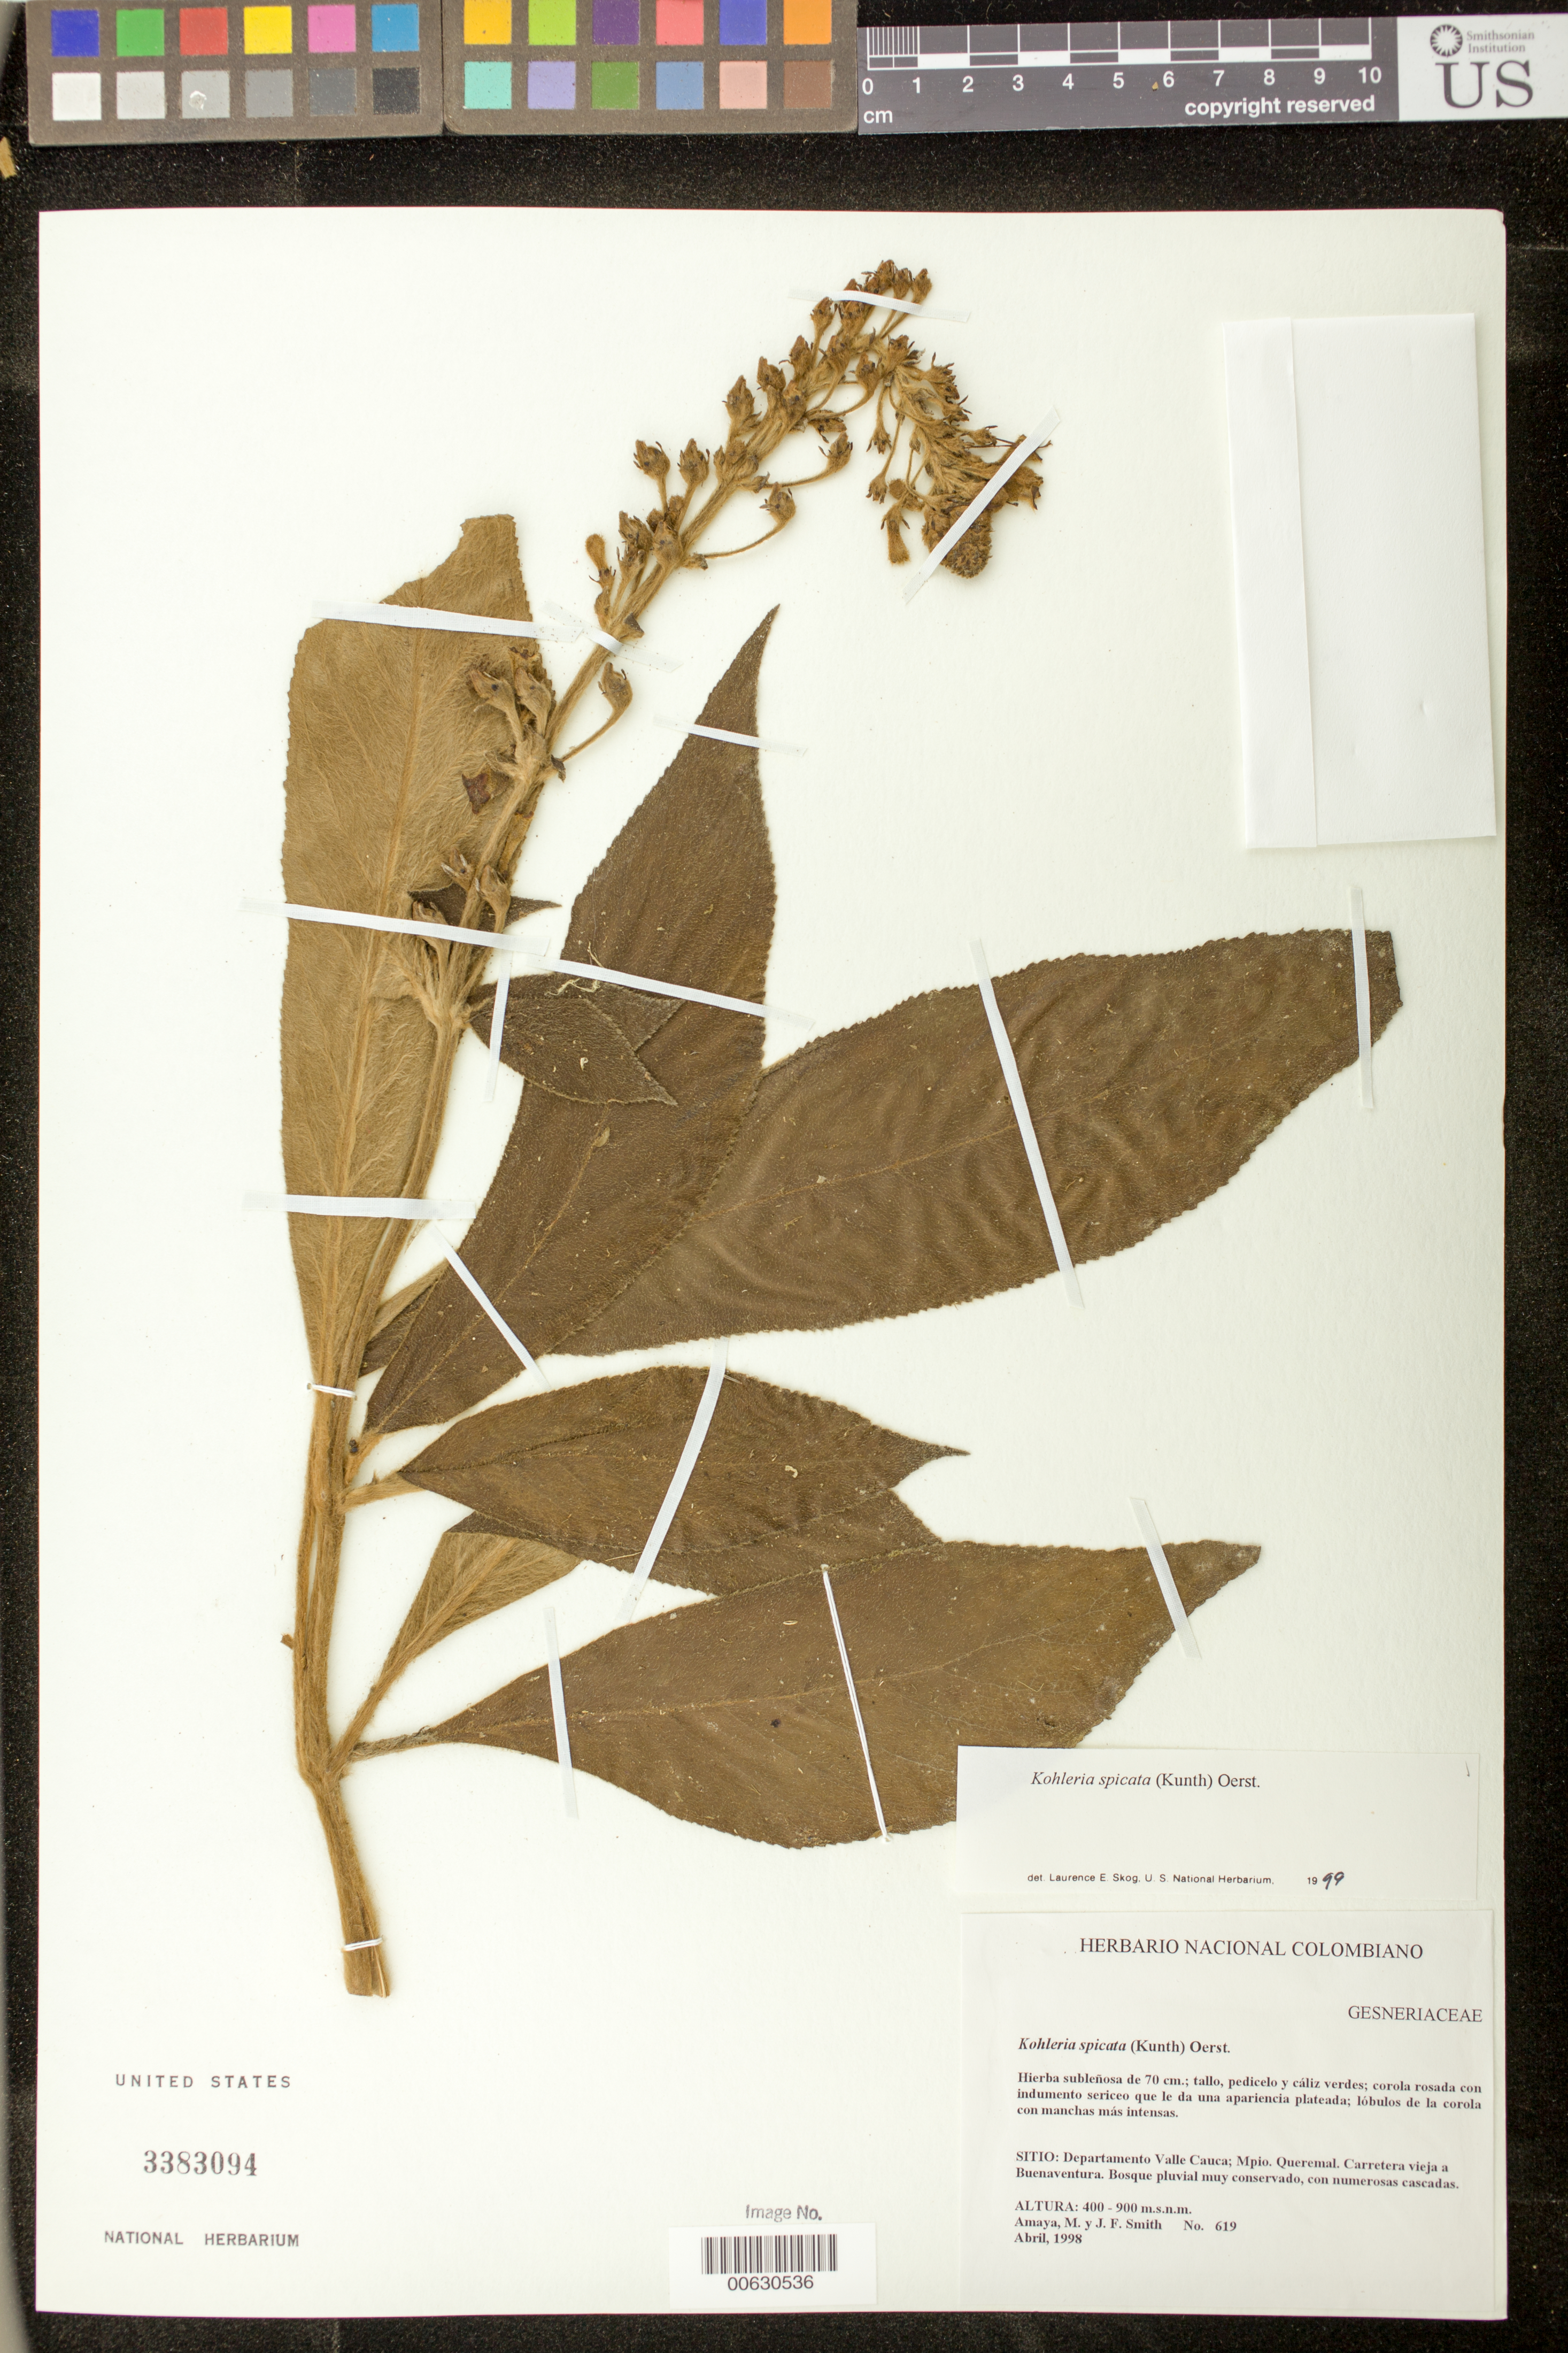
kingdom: Plantae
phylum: Tracheophyta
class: Magnoliopsida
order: Lamiales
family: Gesneriaceae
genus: Kohleria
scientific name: Kohleria spicata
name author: (Kunth) Oerst.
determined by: Skog, Laurence E.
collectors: M. Amaya & J. F. Smith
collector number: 619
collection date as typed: Apr 1998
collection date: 1998-04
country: Colombia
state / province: Valle del Cauca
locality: Mpio. Queremal. Carretera vieja a Buenaventura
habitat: Bosque pluvial muy conservado, con numerosas cascadas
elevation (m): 400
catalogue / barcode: US 3383094